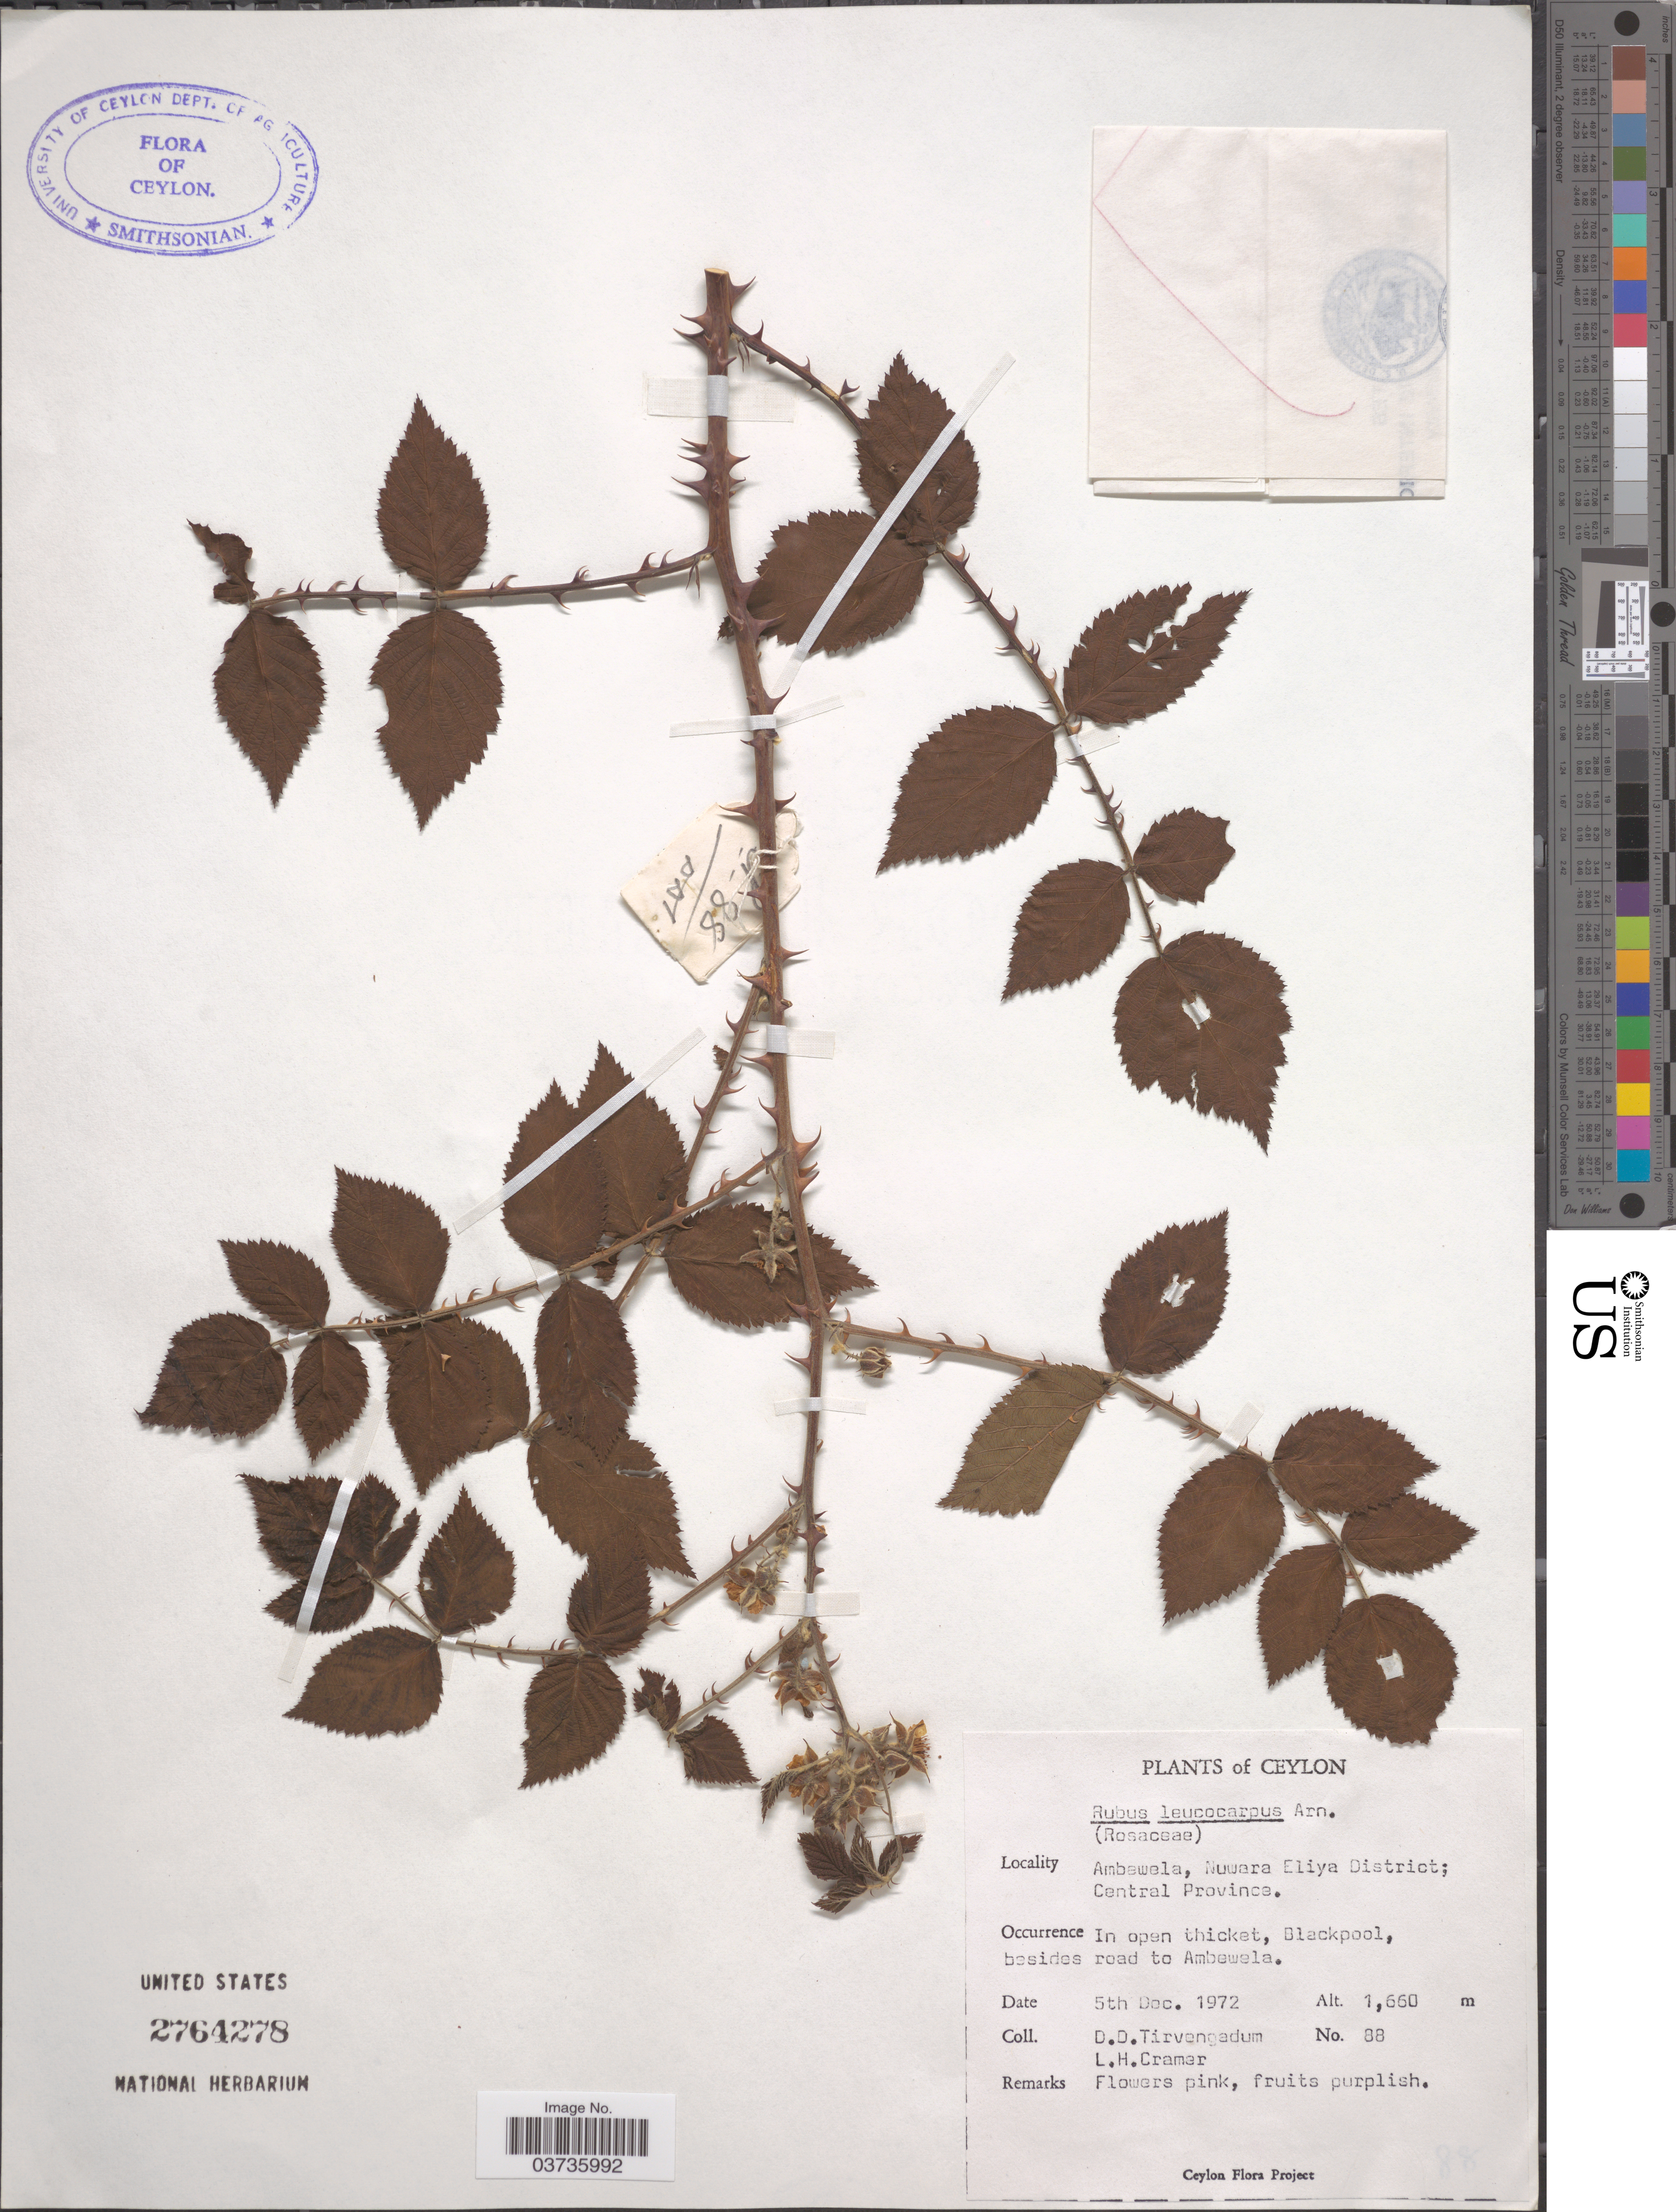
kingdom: Plantae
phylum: Tracheophyta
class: Magnoliopsida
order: Rosales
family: Rosaceae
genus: Rubus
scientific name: Rubus leucocarpus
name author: Arn.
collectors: D. Tirvengadum & L. H. Cramer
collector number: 88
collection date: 1972-12-05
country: Sri Lanka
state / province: Central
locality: Ceylon. Ambewela, Nuwara Eliya District. Blackpool, besides road to Ambewela.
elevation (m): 1660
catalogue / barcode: US 2764278